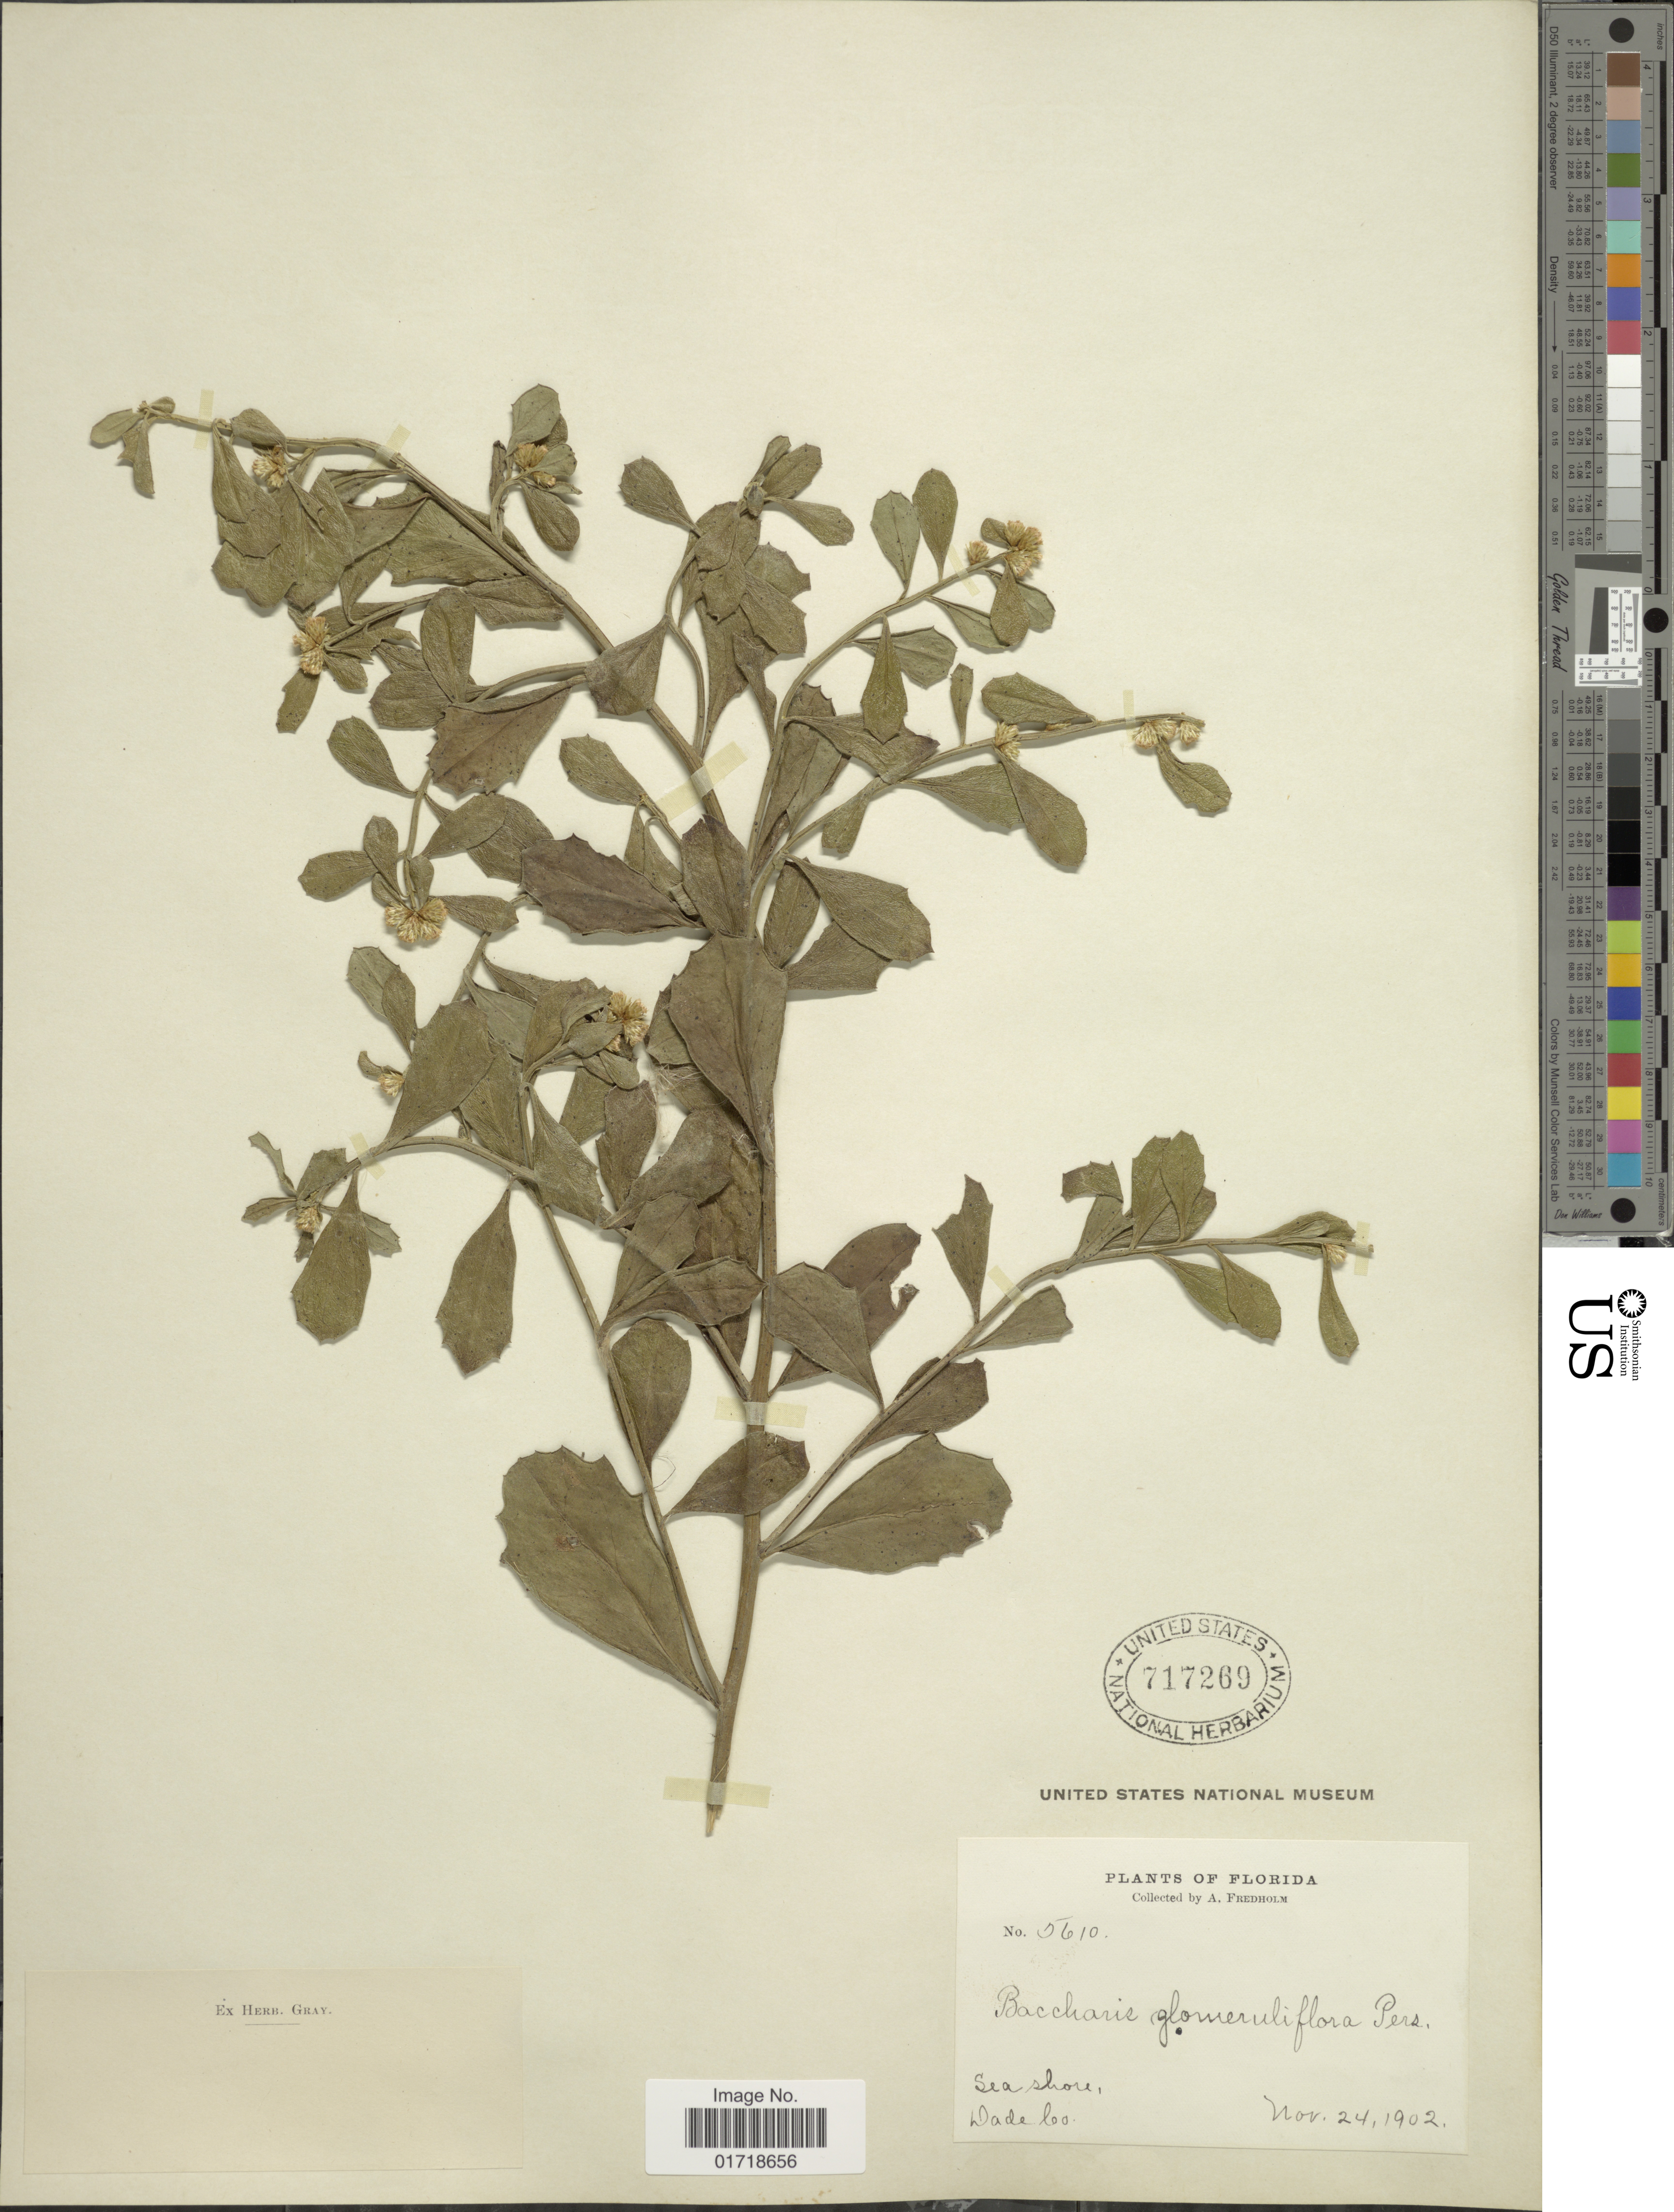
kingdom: Plantae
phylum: Tracheophyta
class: Magnoliopsida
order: Asterales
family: Asteraceae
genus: Baccharis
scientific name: Baccharis glomeruliflora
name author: Pers.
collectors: A. Fredholm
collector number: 5610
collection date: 1902-11-24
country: United States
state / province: Florida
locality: Sea shore, Dade Co.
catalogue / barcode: US 717269